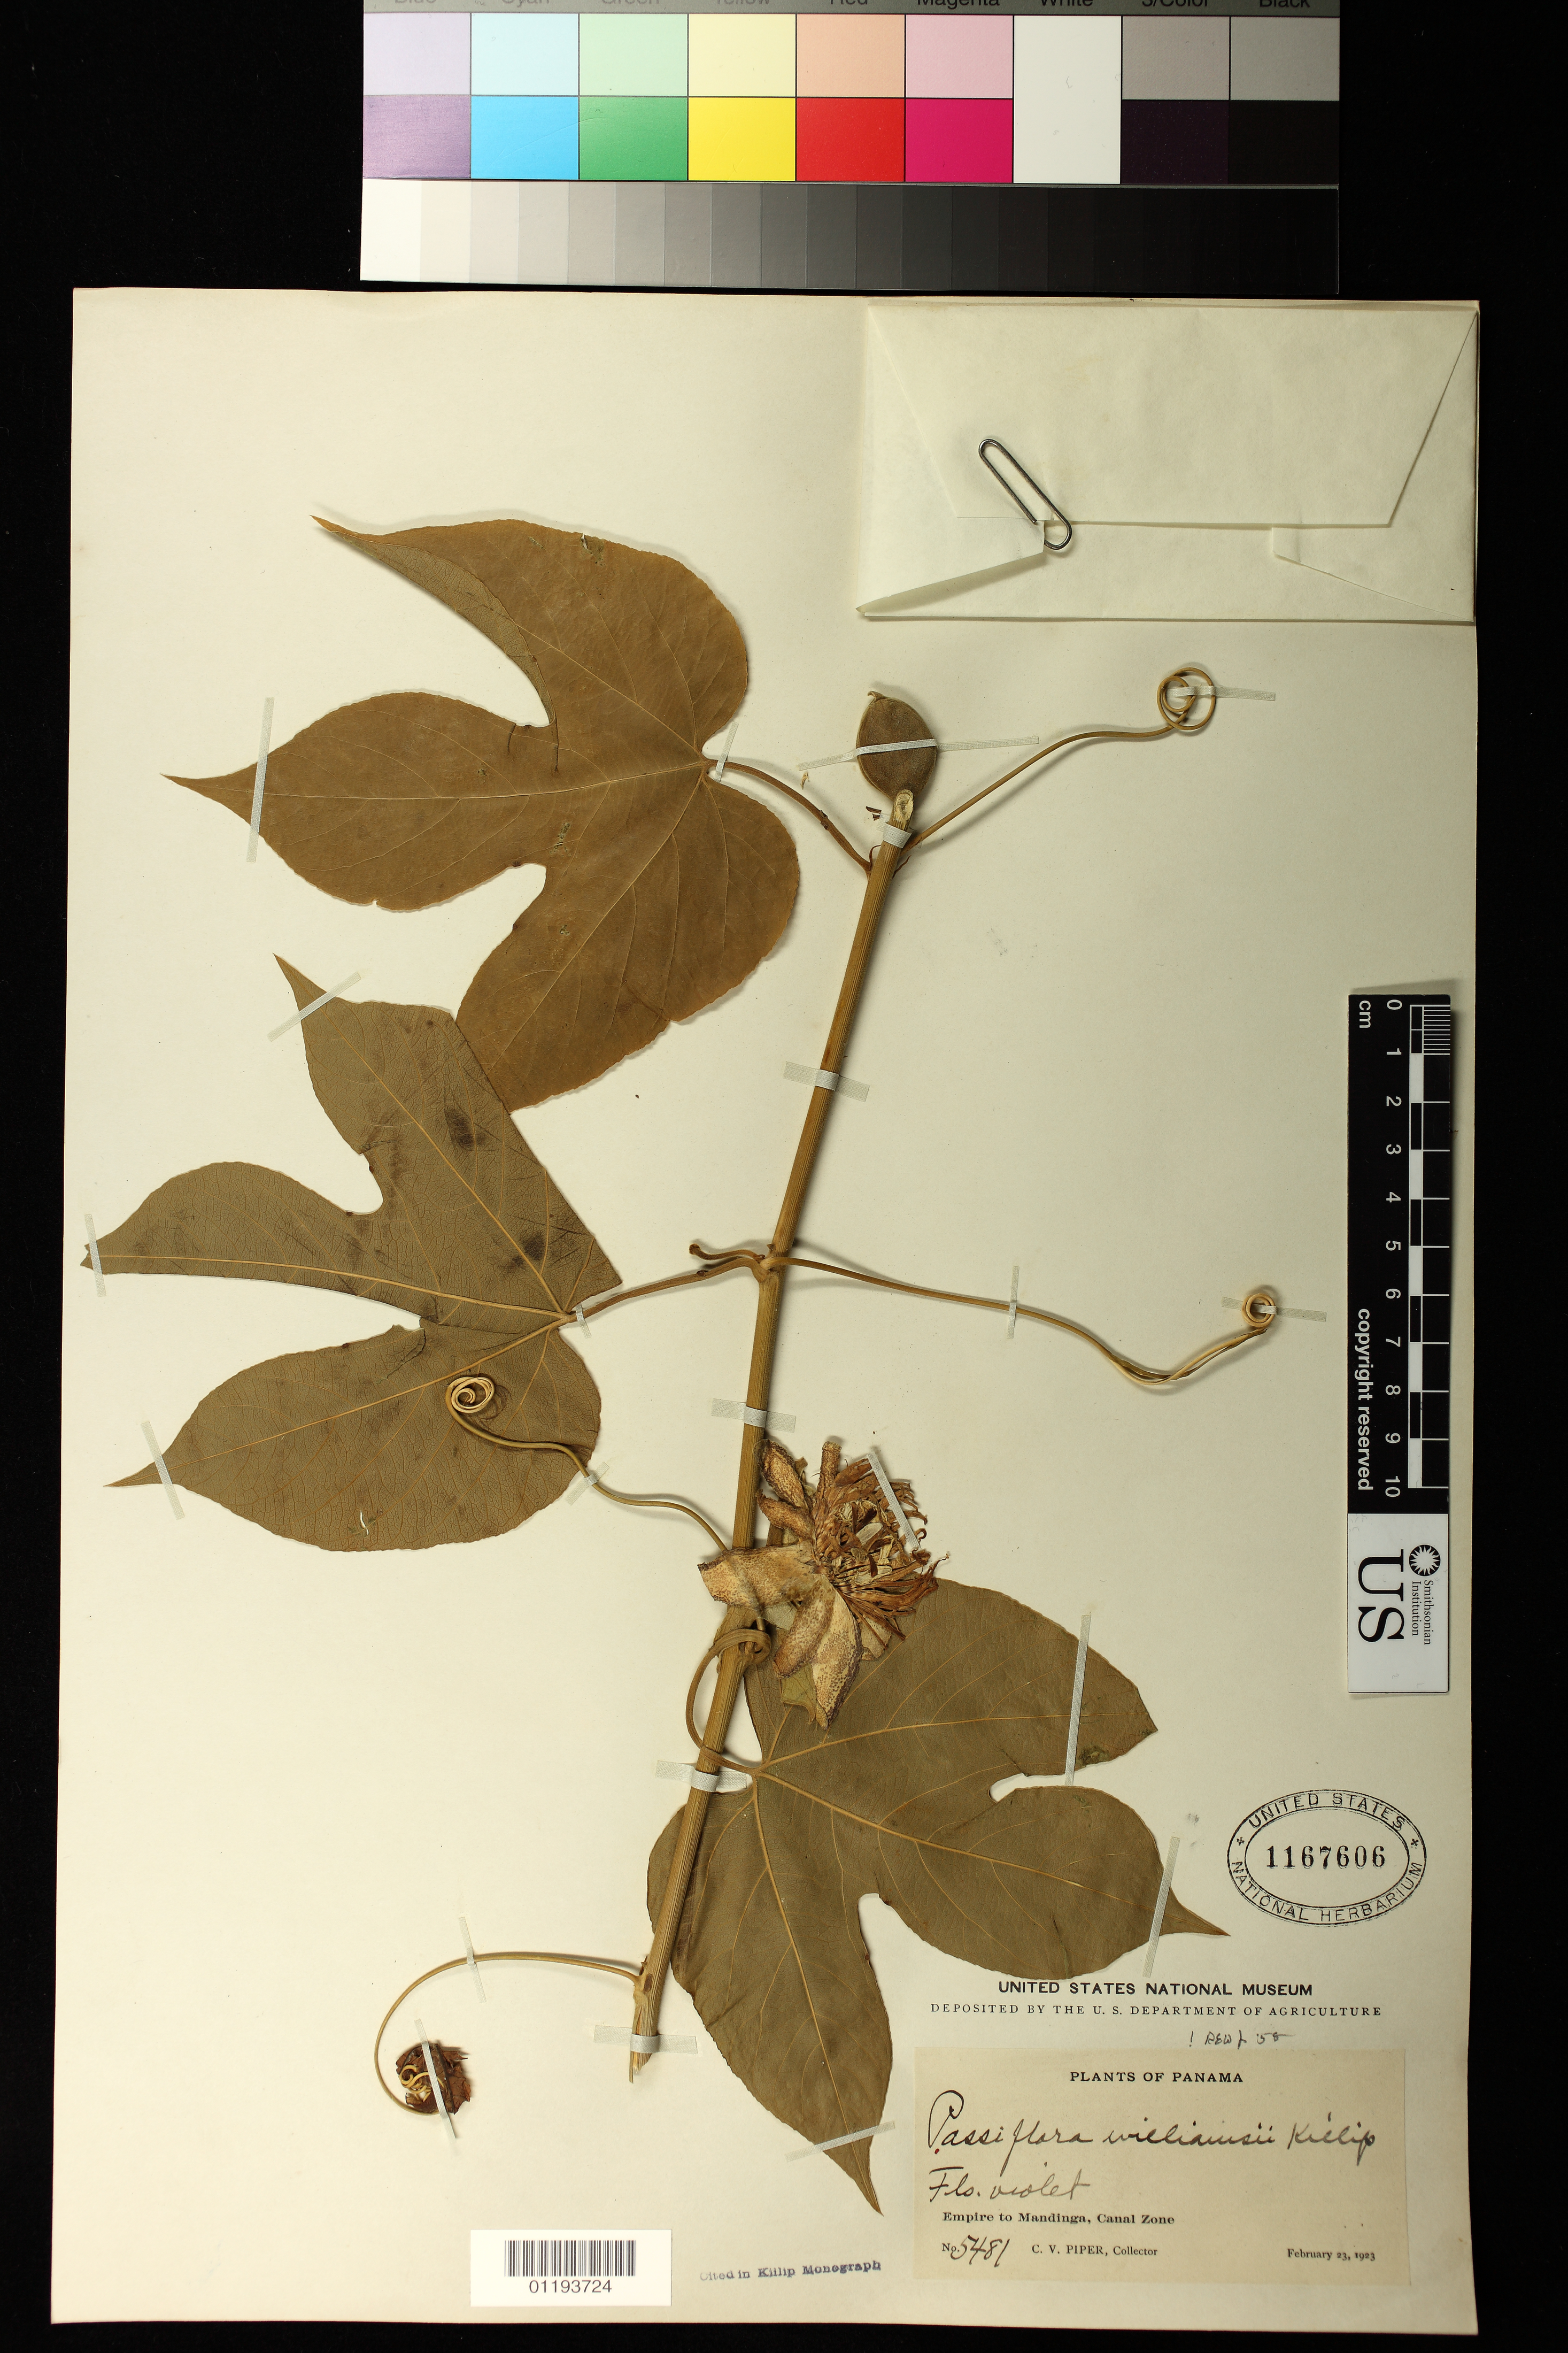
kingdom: Plantae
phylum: Tracheophyta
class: Magnoliopsida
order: Malpighiales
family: Passifloraceae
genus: Passiflora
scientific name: Passiflora williamsii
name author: Killip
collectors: C. V. Piper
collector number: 5481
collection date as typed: Feb 23 1923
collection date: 1923-02-23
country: Panama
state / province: Panamá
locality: Empire to Mandinga, Canal Zone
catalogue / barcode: US 1167606